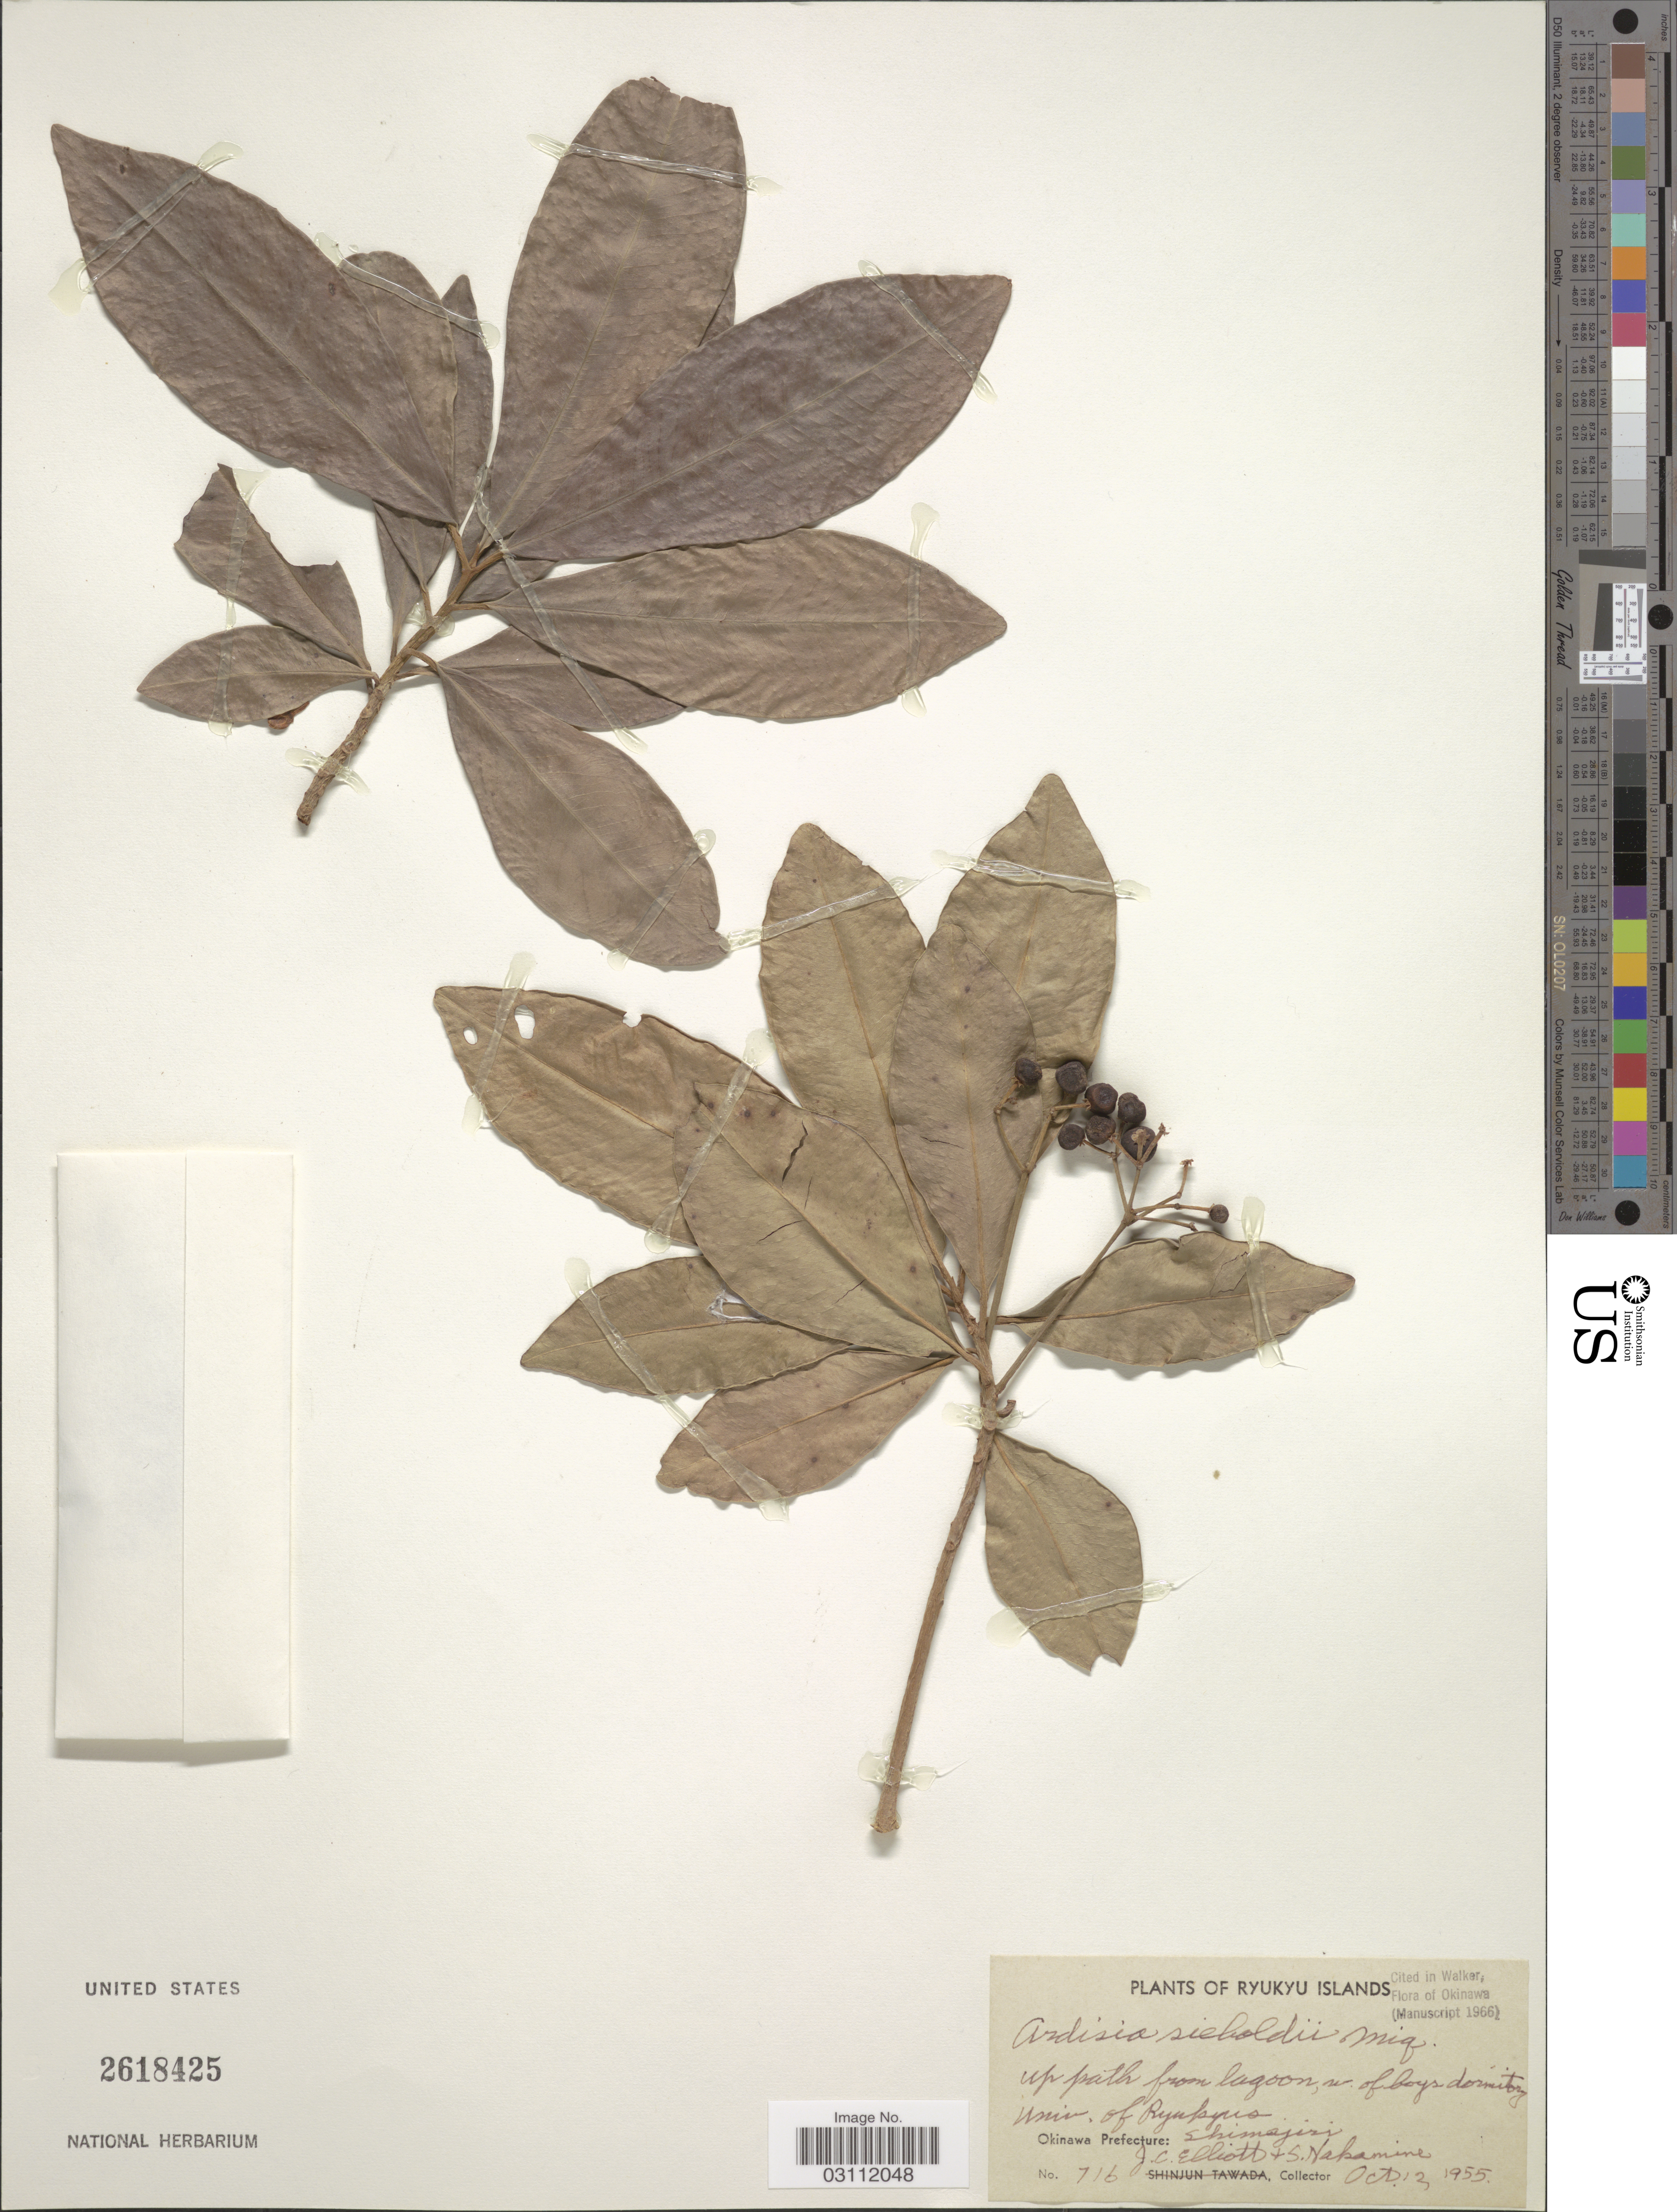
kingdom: Plantae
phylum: Tracheophyta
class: Magnoliopsida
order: Ericales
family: Primulaceae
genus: Ardisia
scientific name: Ardisia sieboldii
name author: Miq.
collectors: J. C. Elliott & S. Nakamine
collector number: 716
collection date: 1955-10-12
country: Japan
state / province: Okinawa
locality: Ryukyu Islands, Okinawa Prefecture: Shimajiri. Up patch from lagoon, w. of boys dormitory Univ. of Ryukyus.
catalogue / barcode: US 2618425